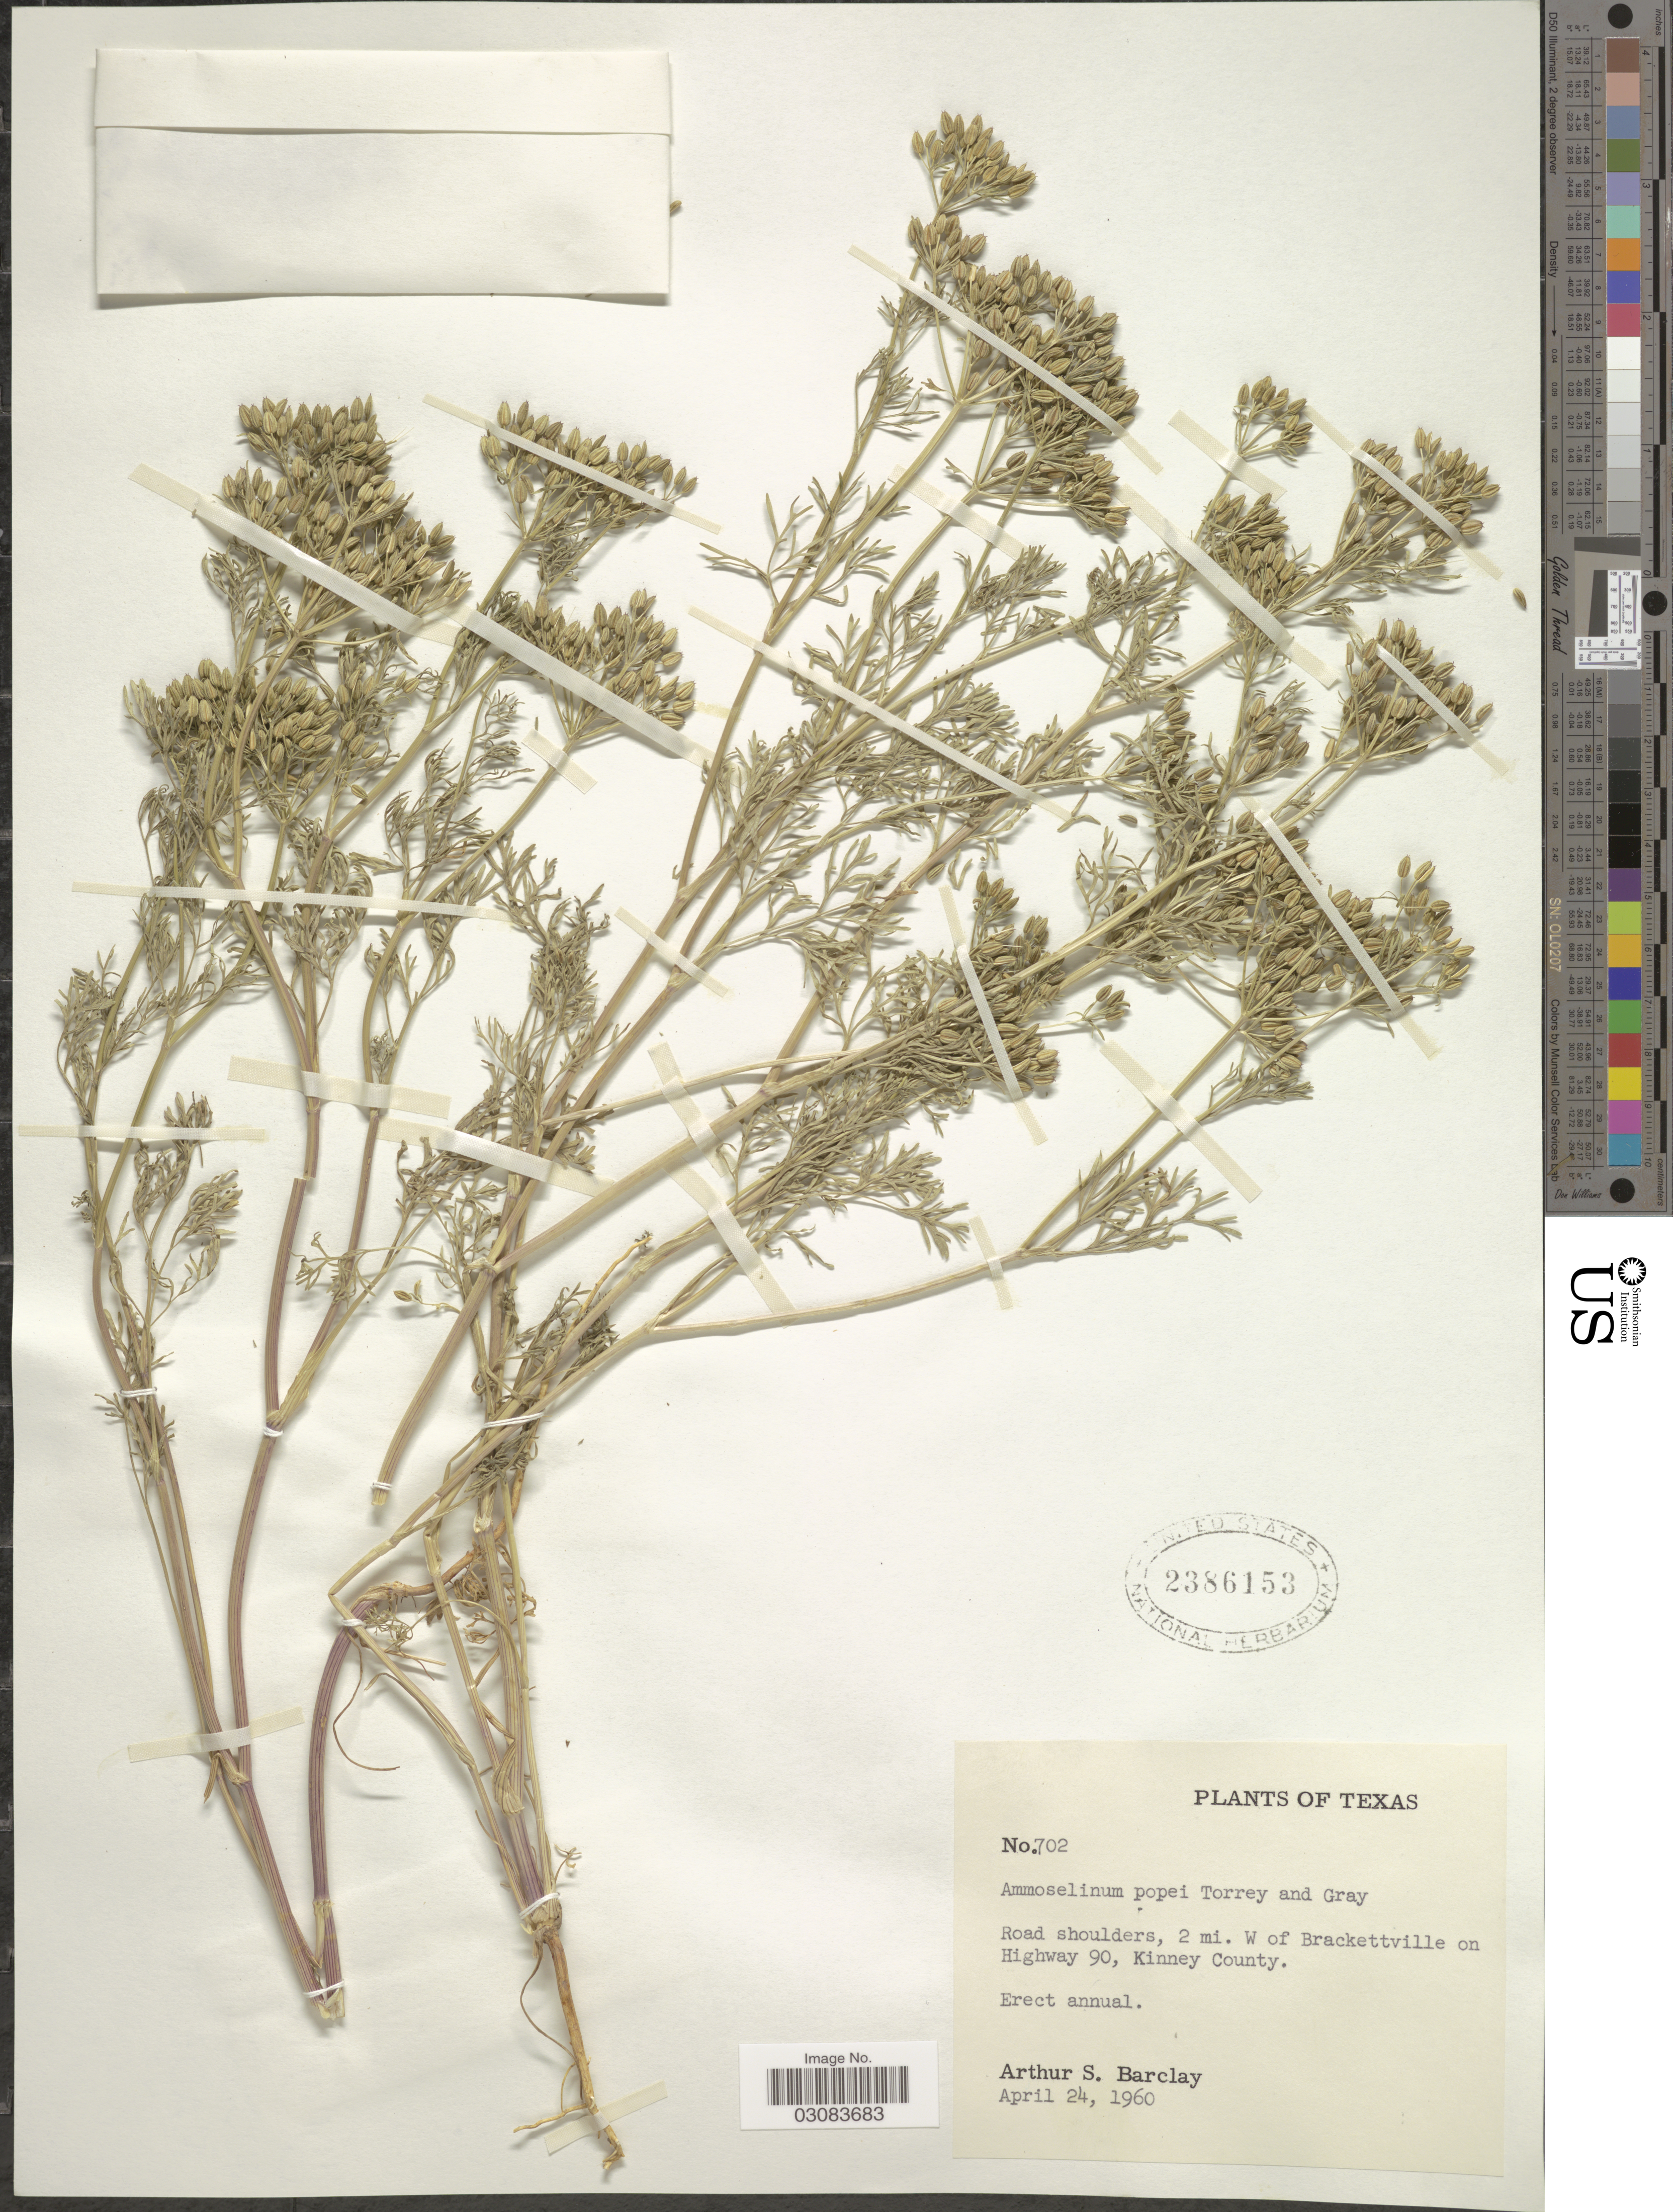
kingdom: Plantae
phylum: Tracheophyta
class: Magnoliopsida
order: Apiales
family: Apiaceae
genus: Ammoselinum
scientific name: Ammoselinum popei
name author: Torr. & A. Gray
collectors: A. S. Barclay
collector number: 702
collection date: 1960-04-24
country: United States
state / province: Texas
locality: Road shoulders, 2 mi. W of Brackettville on Highway 90, Kinney County.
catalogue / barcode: US 2386153